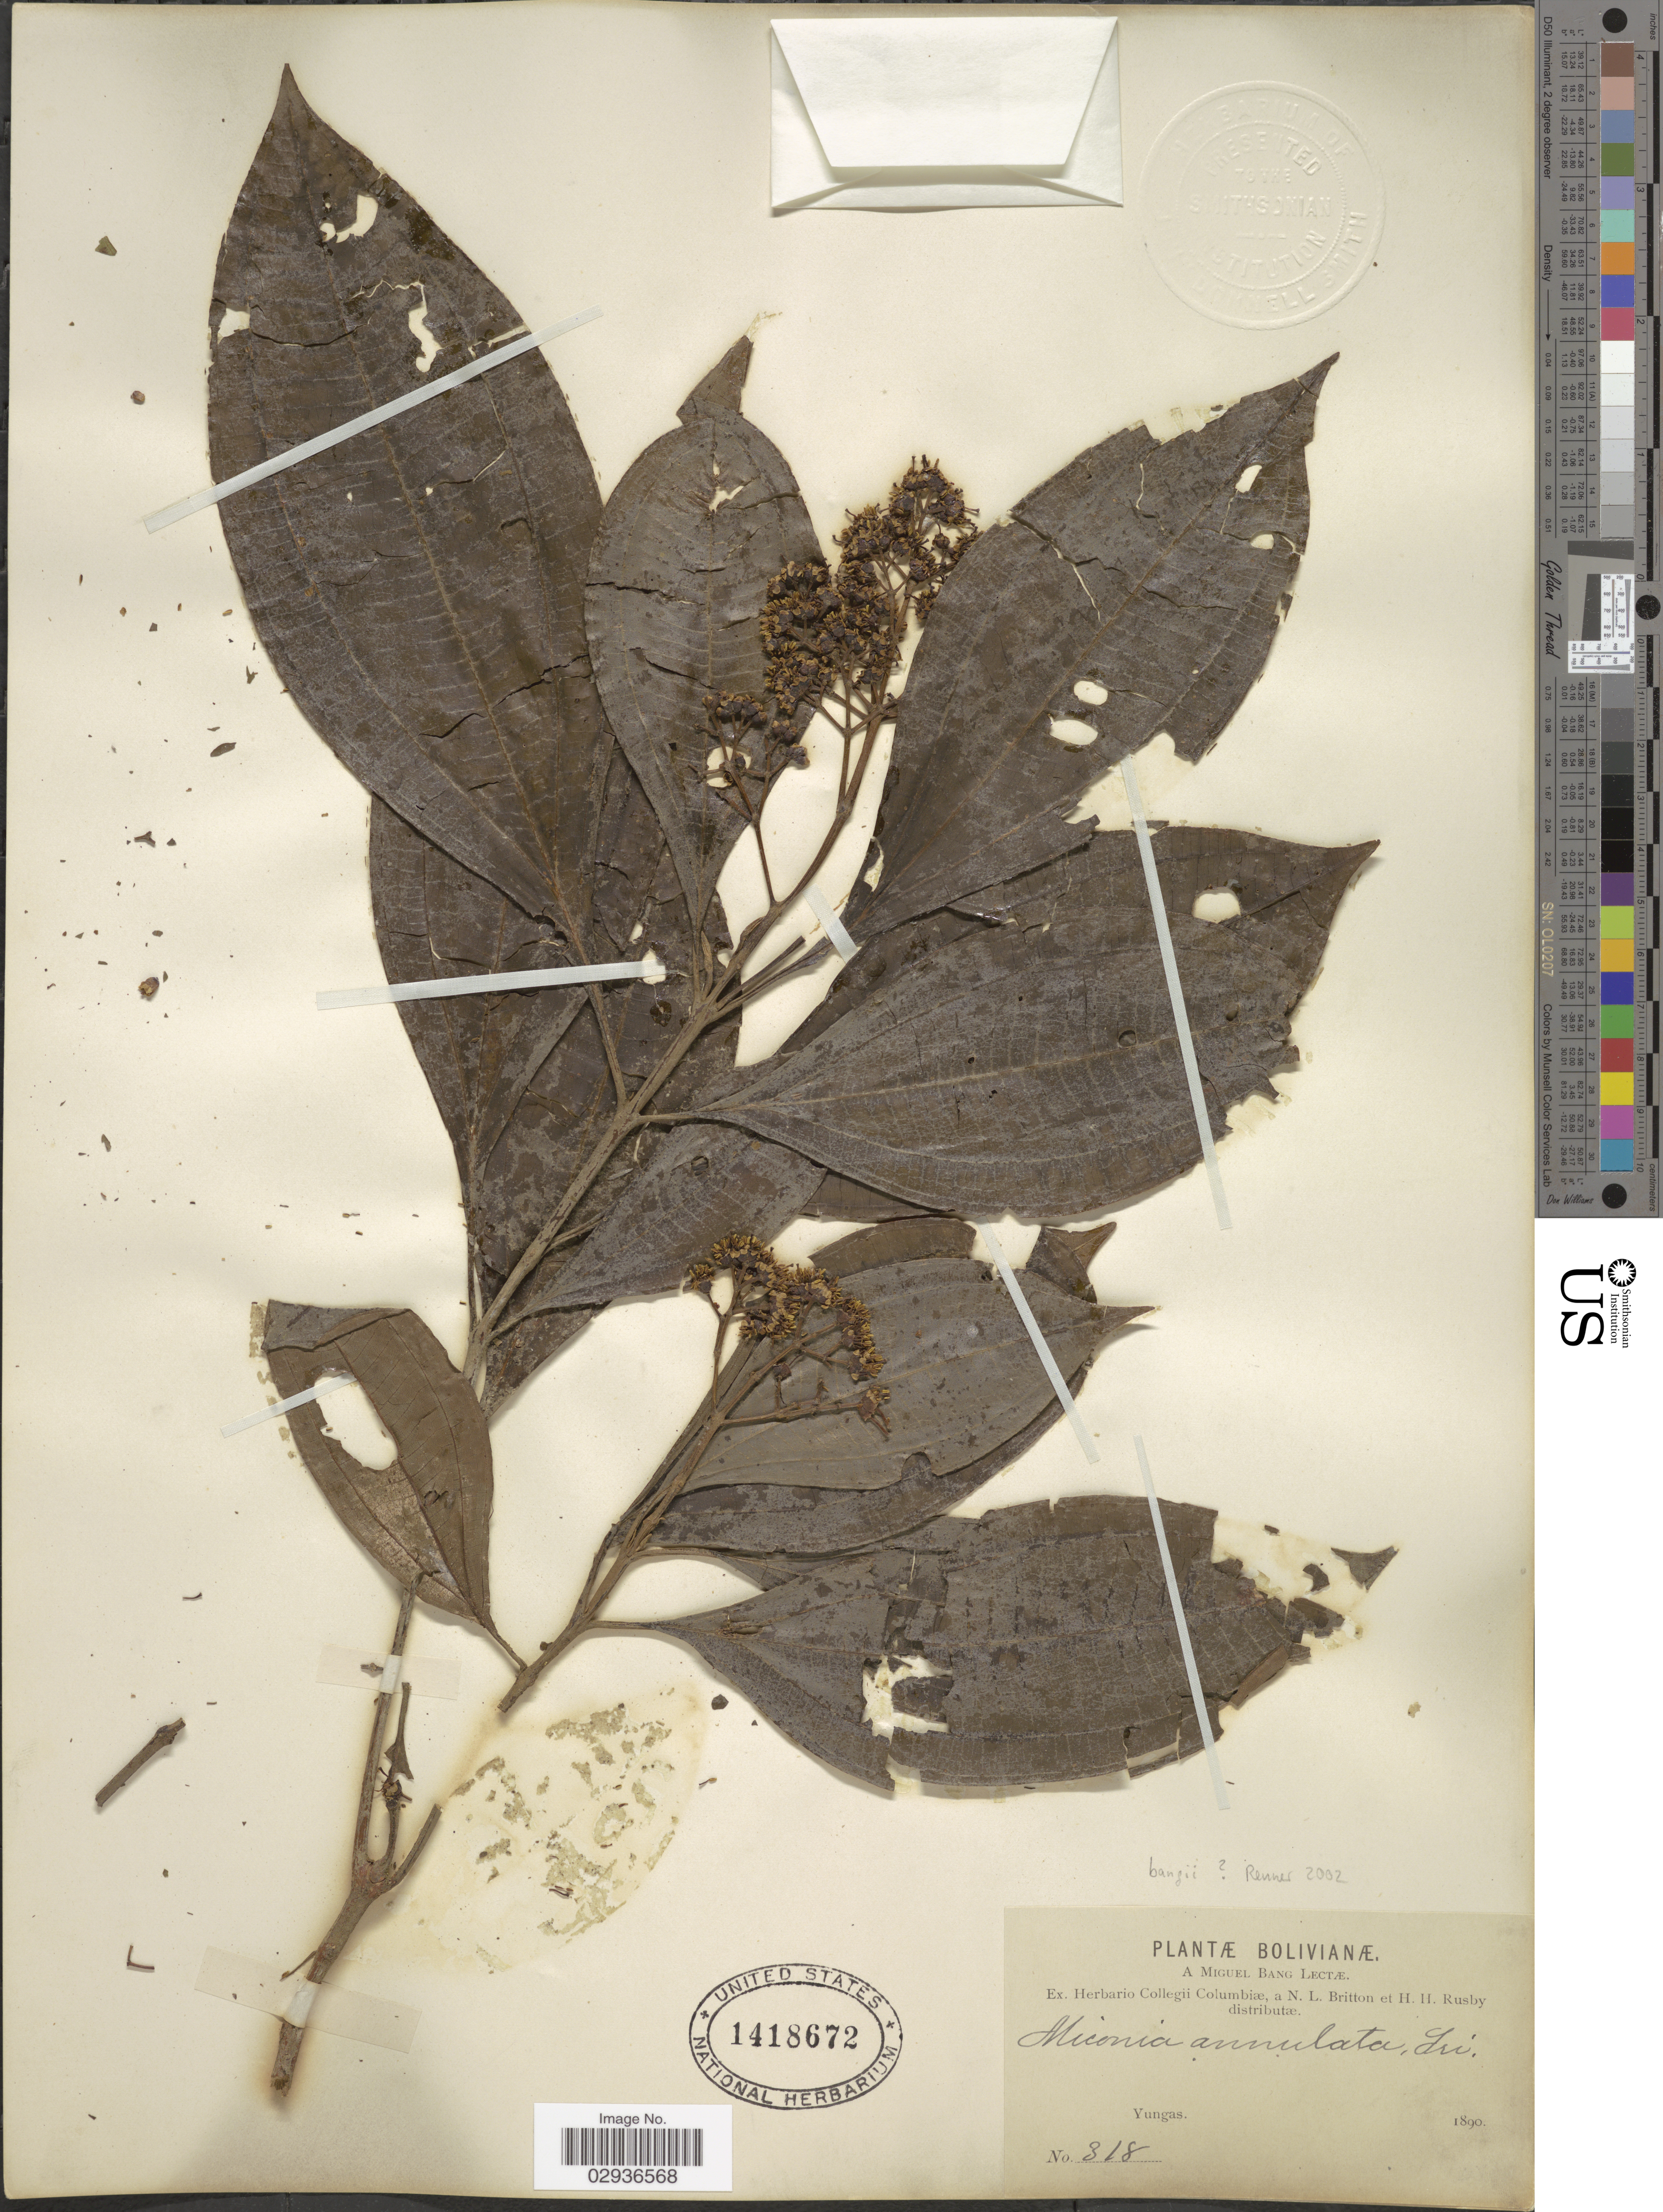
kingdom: Plantae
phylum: Tracheophyta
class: Magnoliopsida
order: Myrtales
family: Melastomataceae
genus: Miconia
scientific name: Miconia bangii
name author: Cogn.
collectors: M. Bang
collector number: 318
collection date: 1890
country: Bolivia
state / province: La Paz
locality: Yungas.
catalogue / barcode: US 1418672